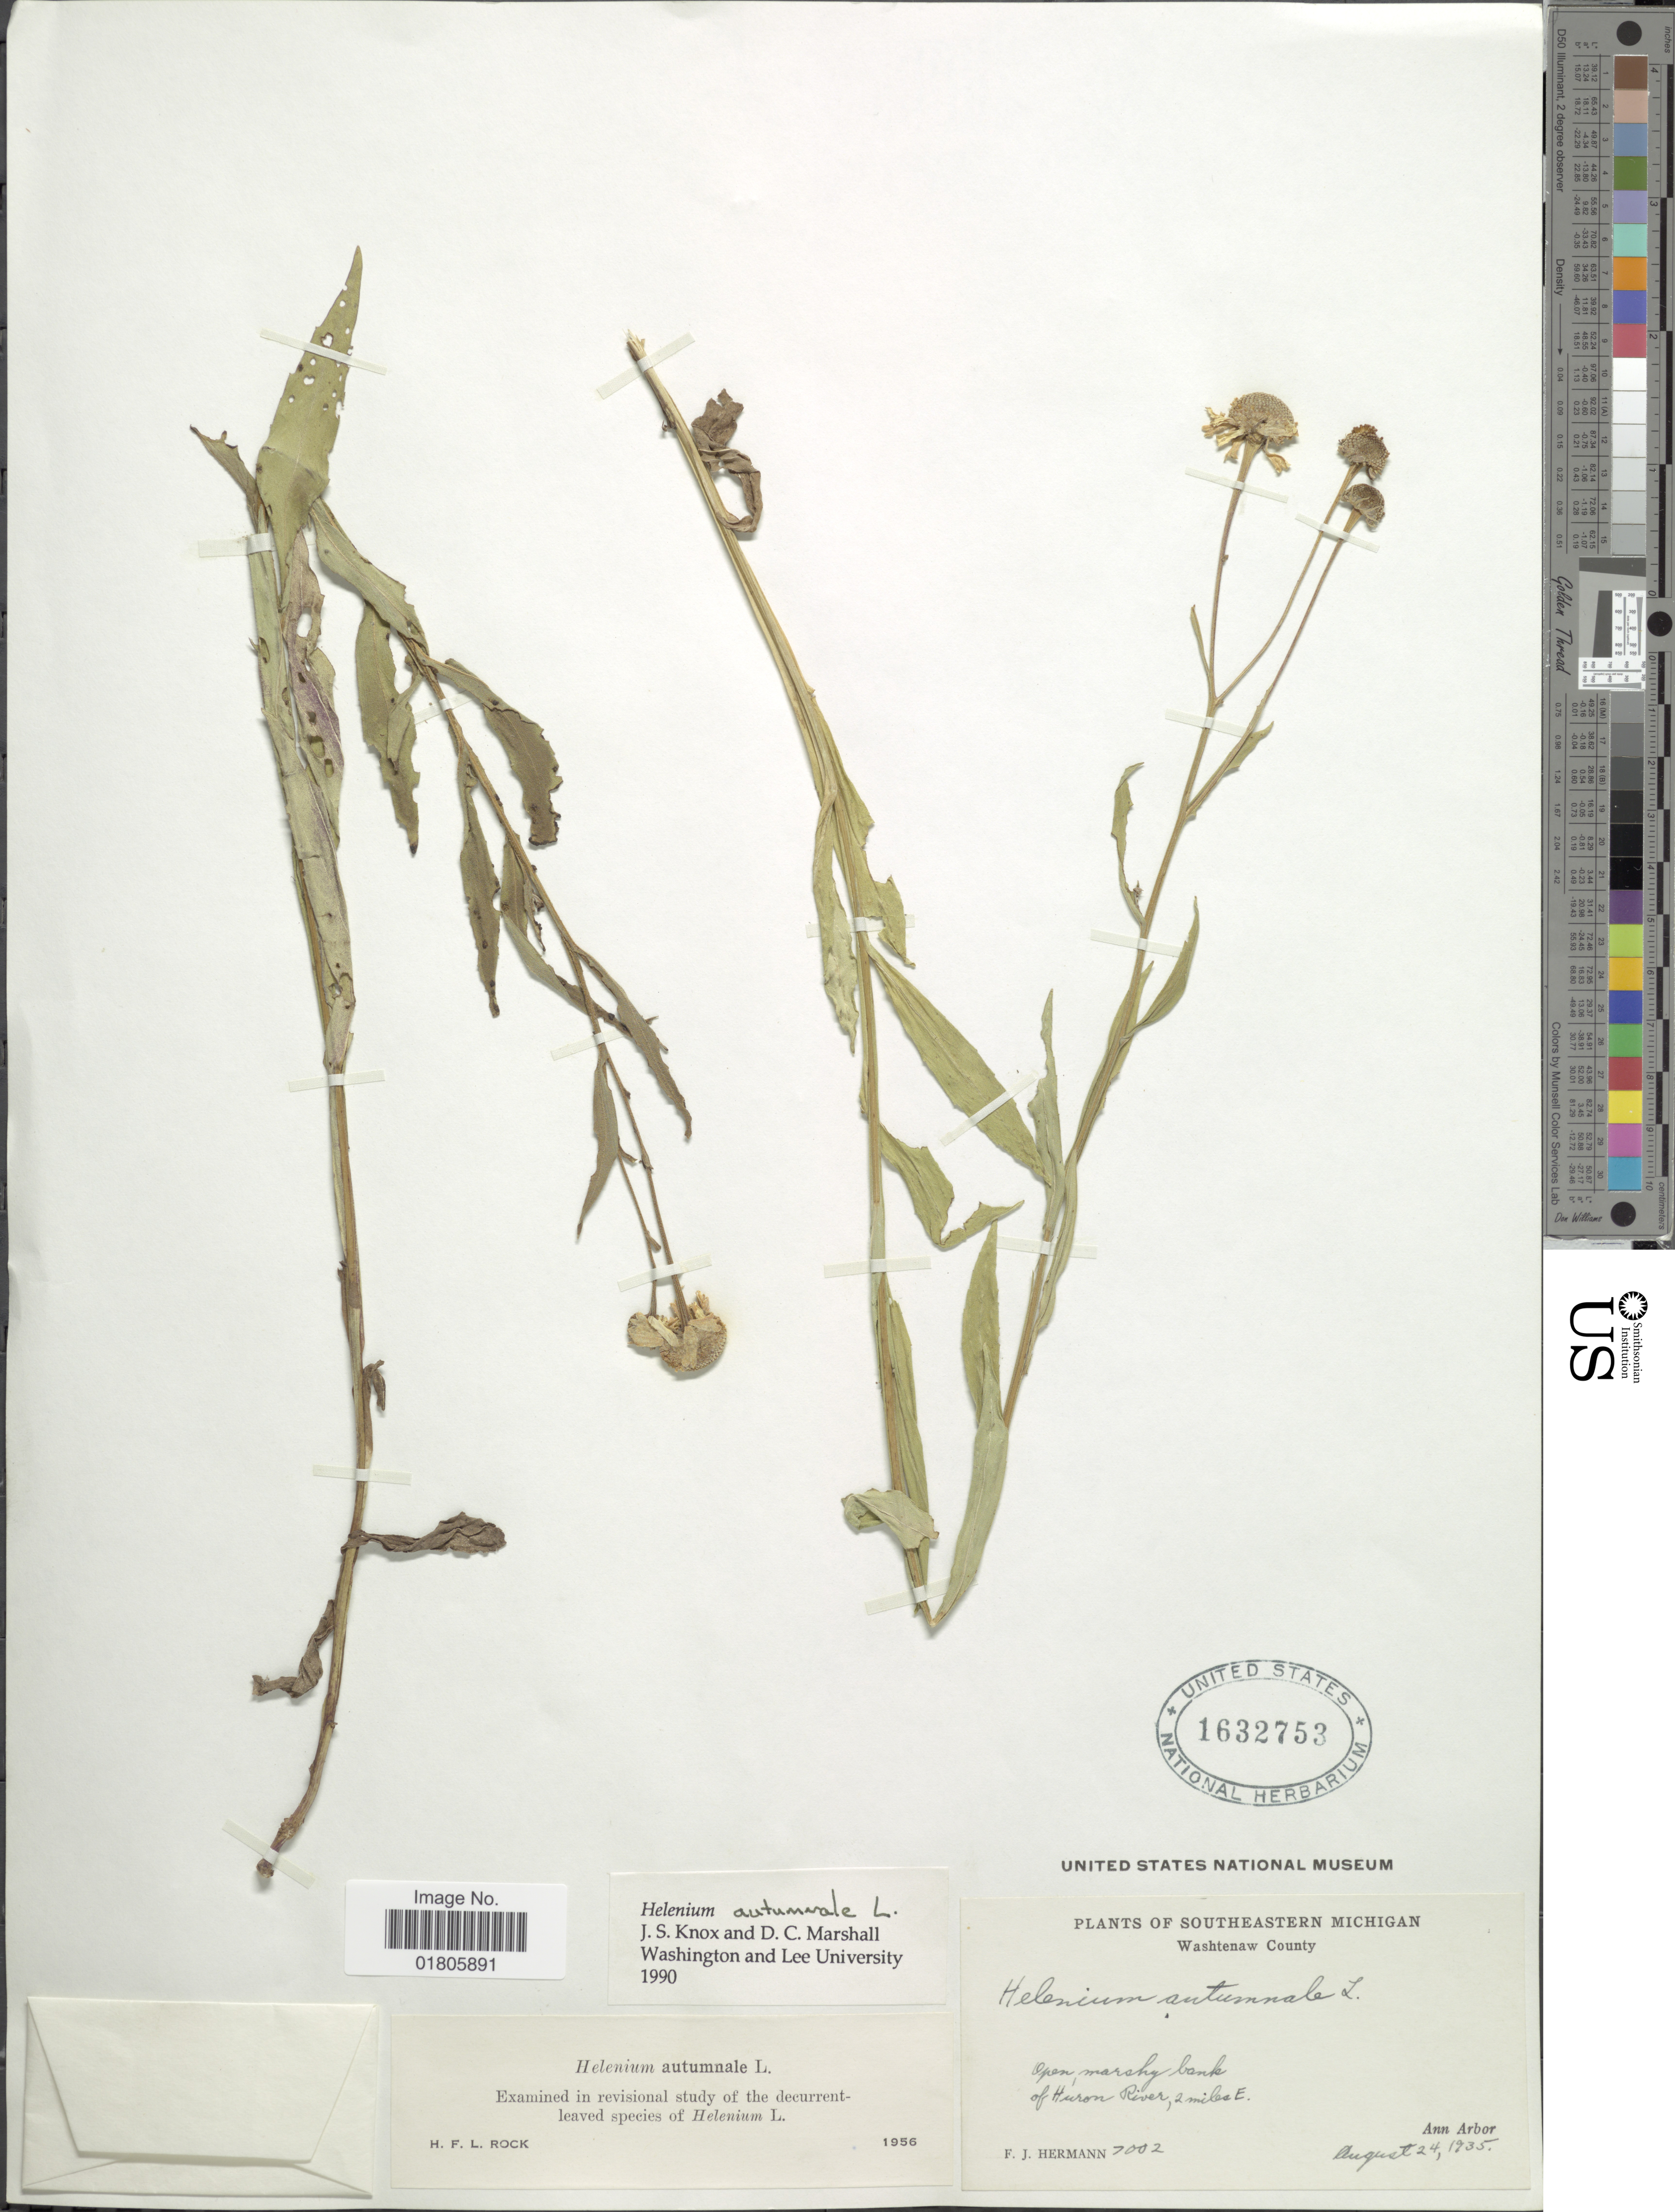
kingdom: Plantae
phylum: Tracheophyta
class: Magnoliopsida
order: Asterales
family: Asteraceae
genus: Helenium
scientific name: Helenium autumnale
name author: L.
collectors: F. J. Hermann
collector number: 7002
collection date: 1935-08-24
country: United States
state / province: Michigan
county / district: Washtenaw County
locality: Huron River, 2 miles E. Ann Arbor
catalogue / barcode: US 1632753